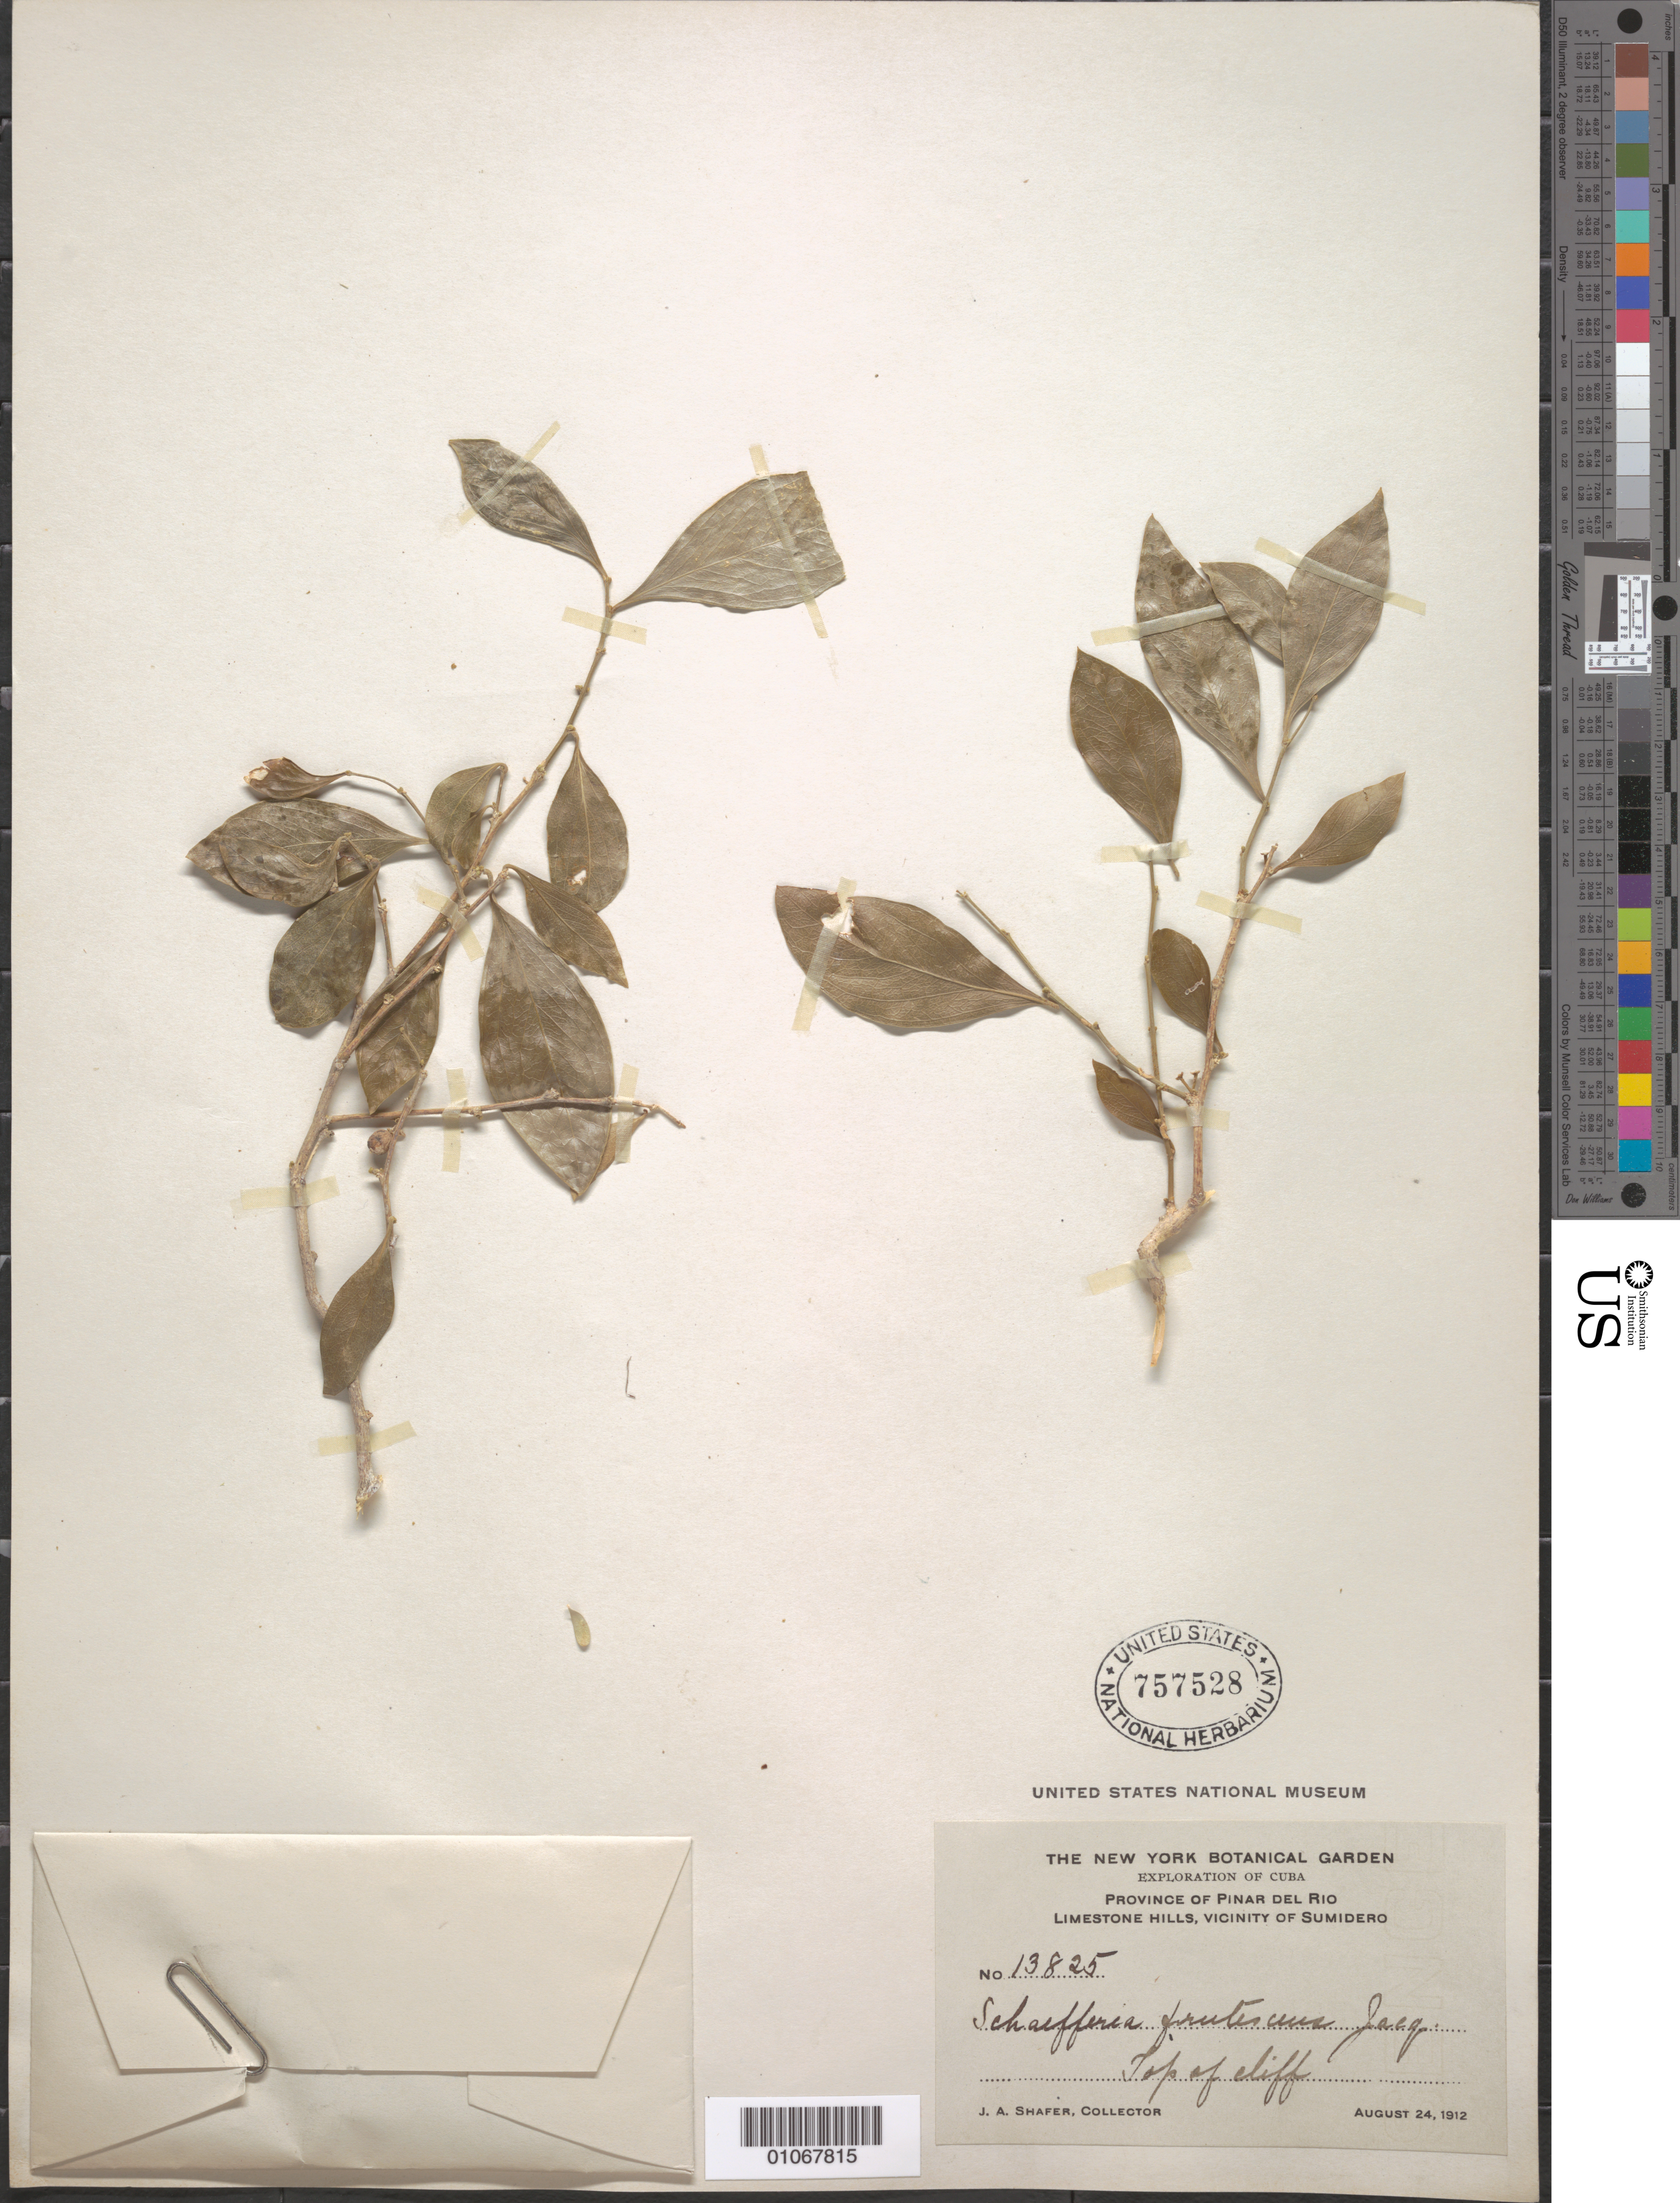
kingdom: Plantae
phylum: Tracheophyta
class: Magnoliopsida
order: Celastrales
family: Celastraceae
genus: Schaefferia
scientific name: Schaefferia frutescens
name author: Jacq.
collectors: J. A. Shafer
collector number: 13825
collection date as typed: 24 Aug 1912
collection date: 1912-08-24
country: Cuba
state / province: Pinar del Rio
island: Cuba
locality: Limeston hills, Vicinity of Sumidero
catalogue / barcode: US 757528